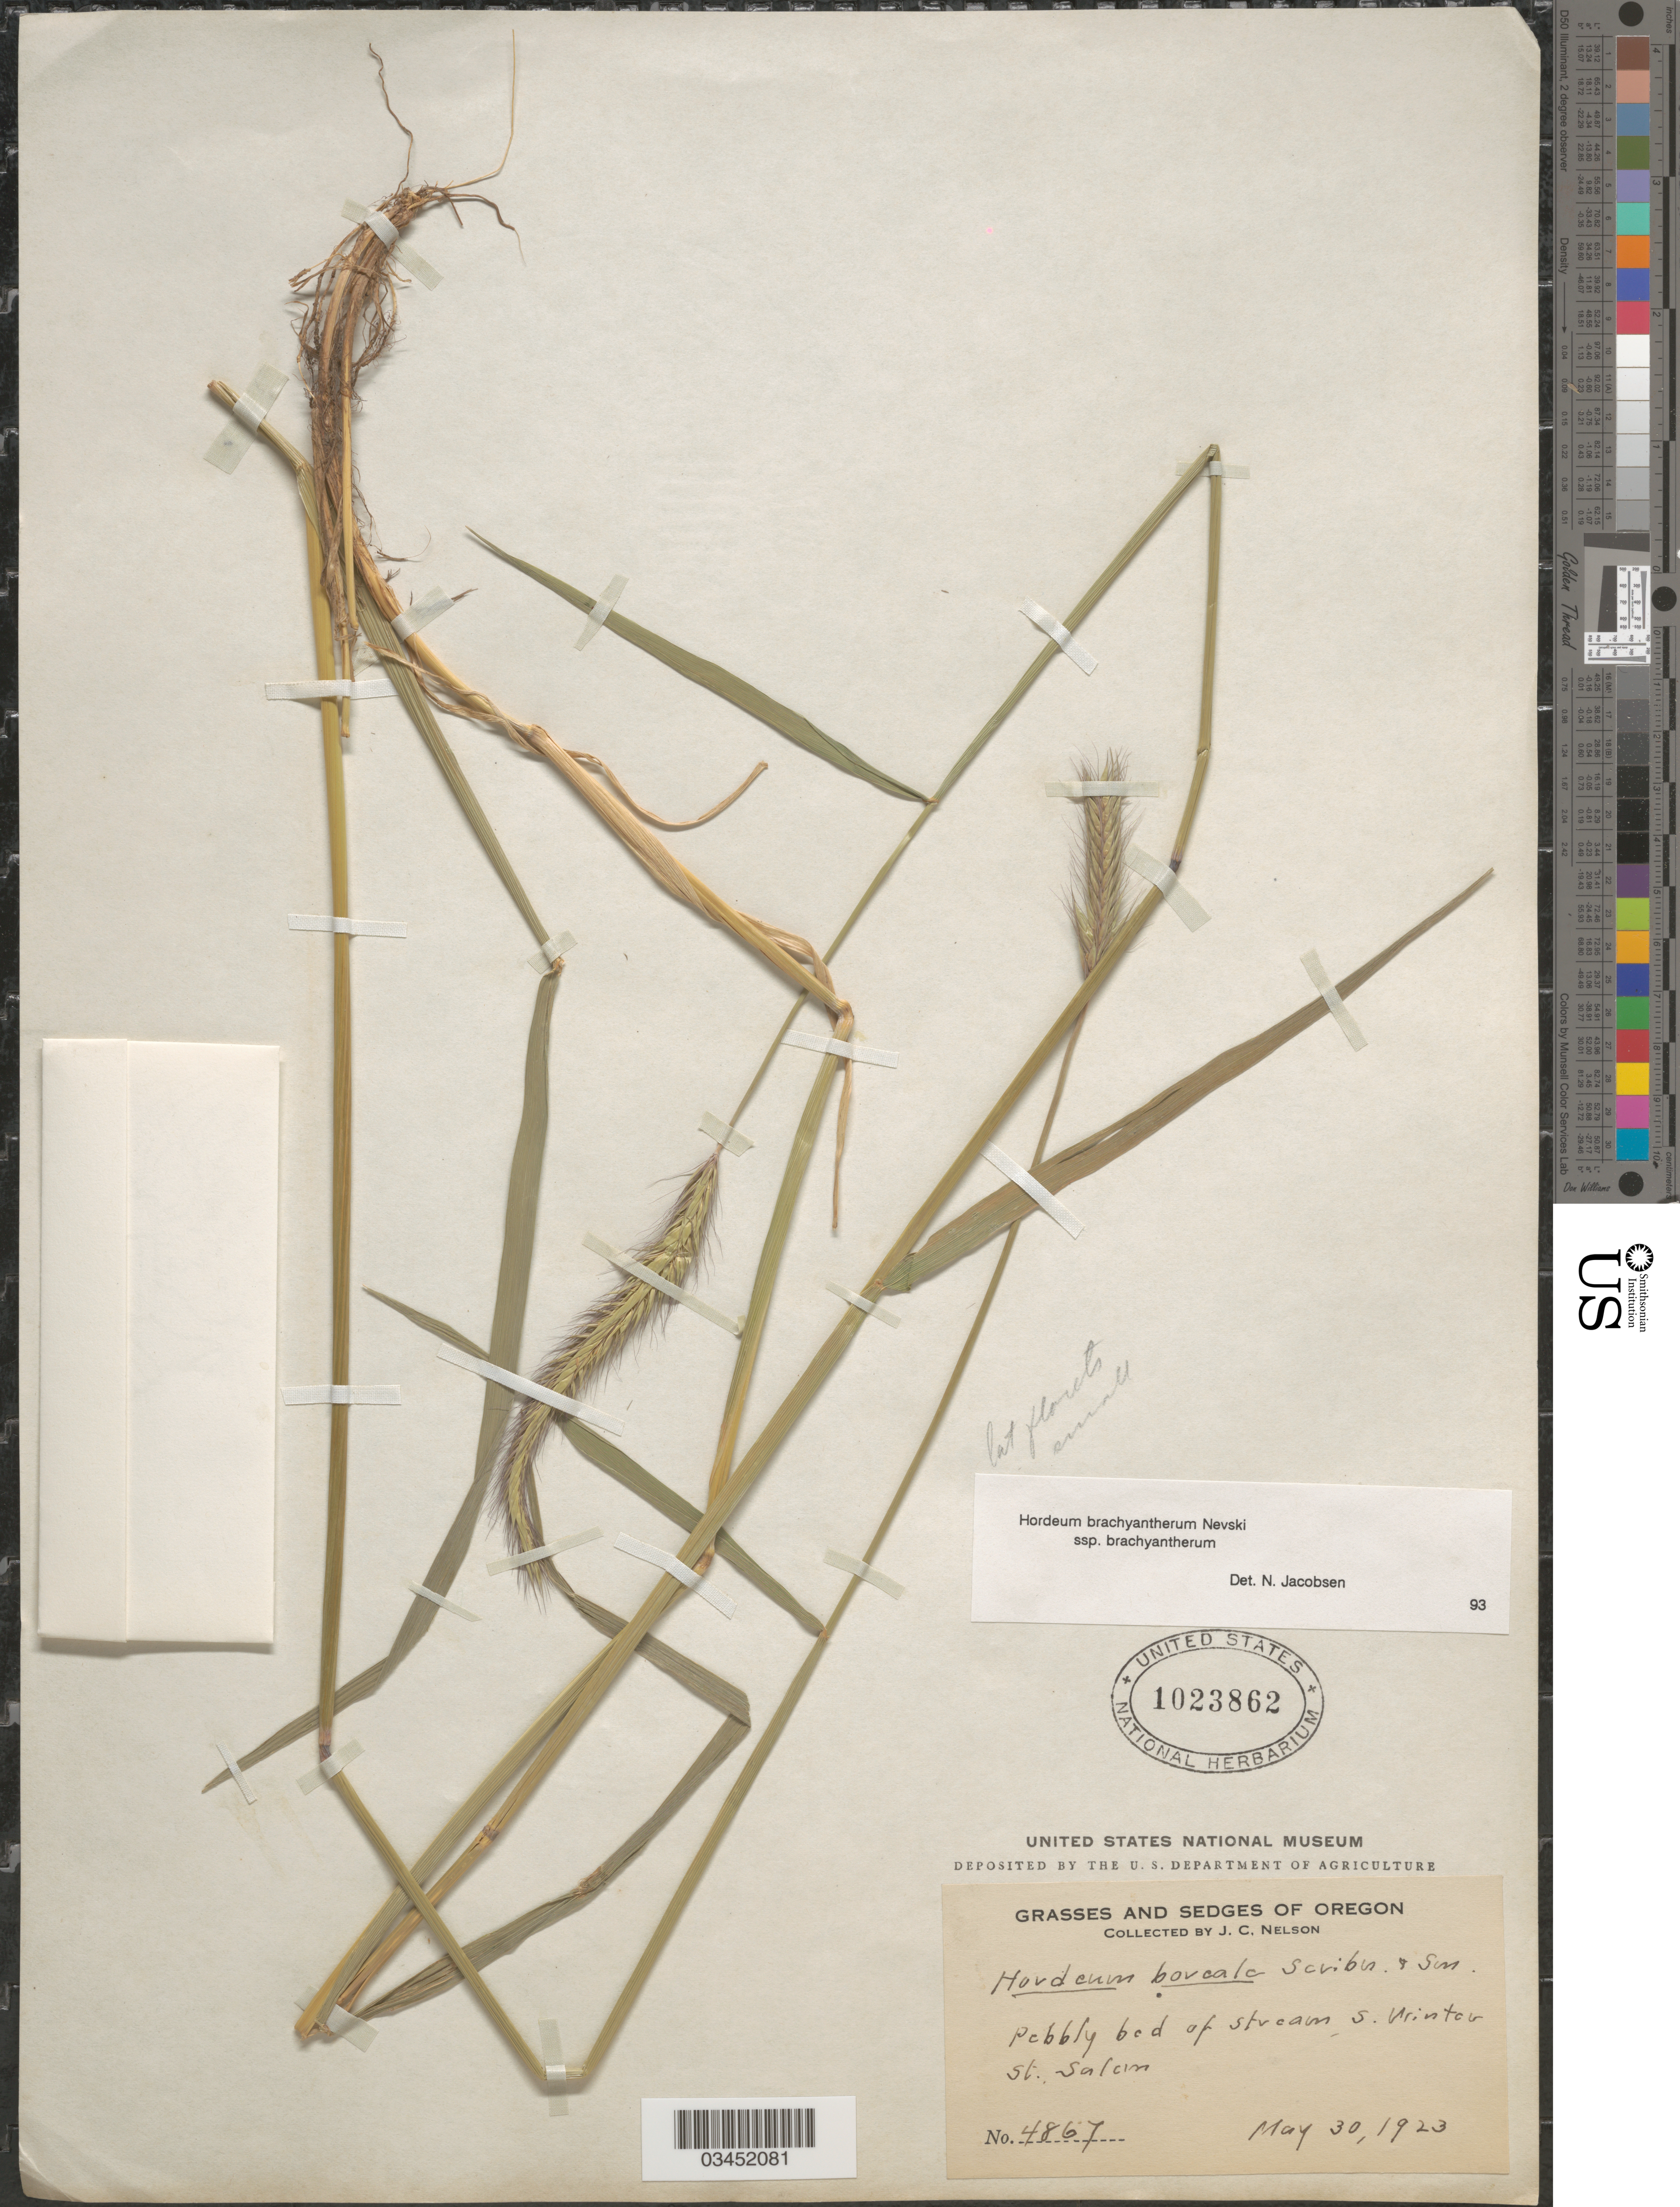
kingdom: Plantae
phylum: Tracheophyta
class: Liliopsida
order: Poales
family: Poaceae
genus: Hordeum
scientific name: Hordeum brachyantherum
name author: Nevski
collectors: J. C. Nelson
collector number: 4867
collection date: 1923-05-30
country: United States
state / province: Oregon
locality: Pebbly bed of stream S. Winter St. Salem.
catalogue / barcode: US 1023862